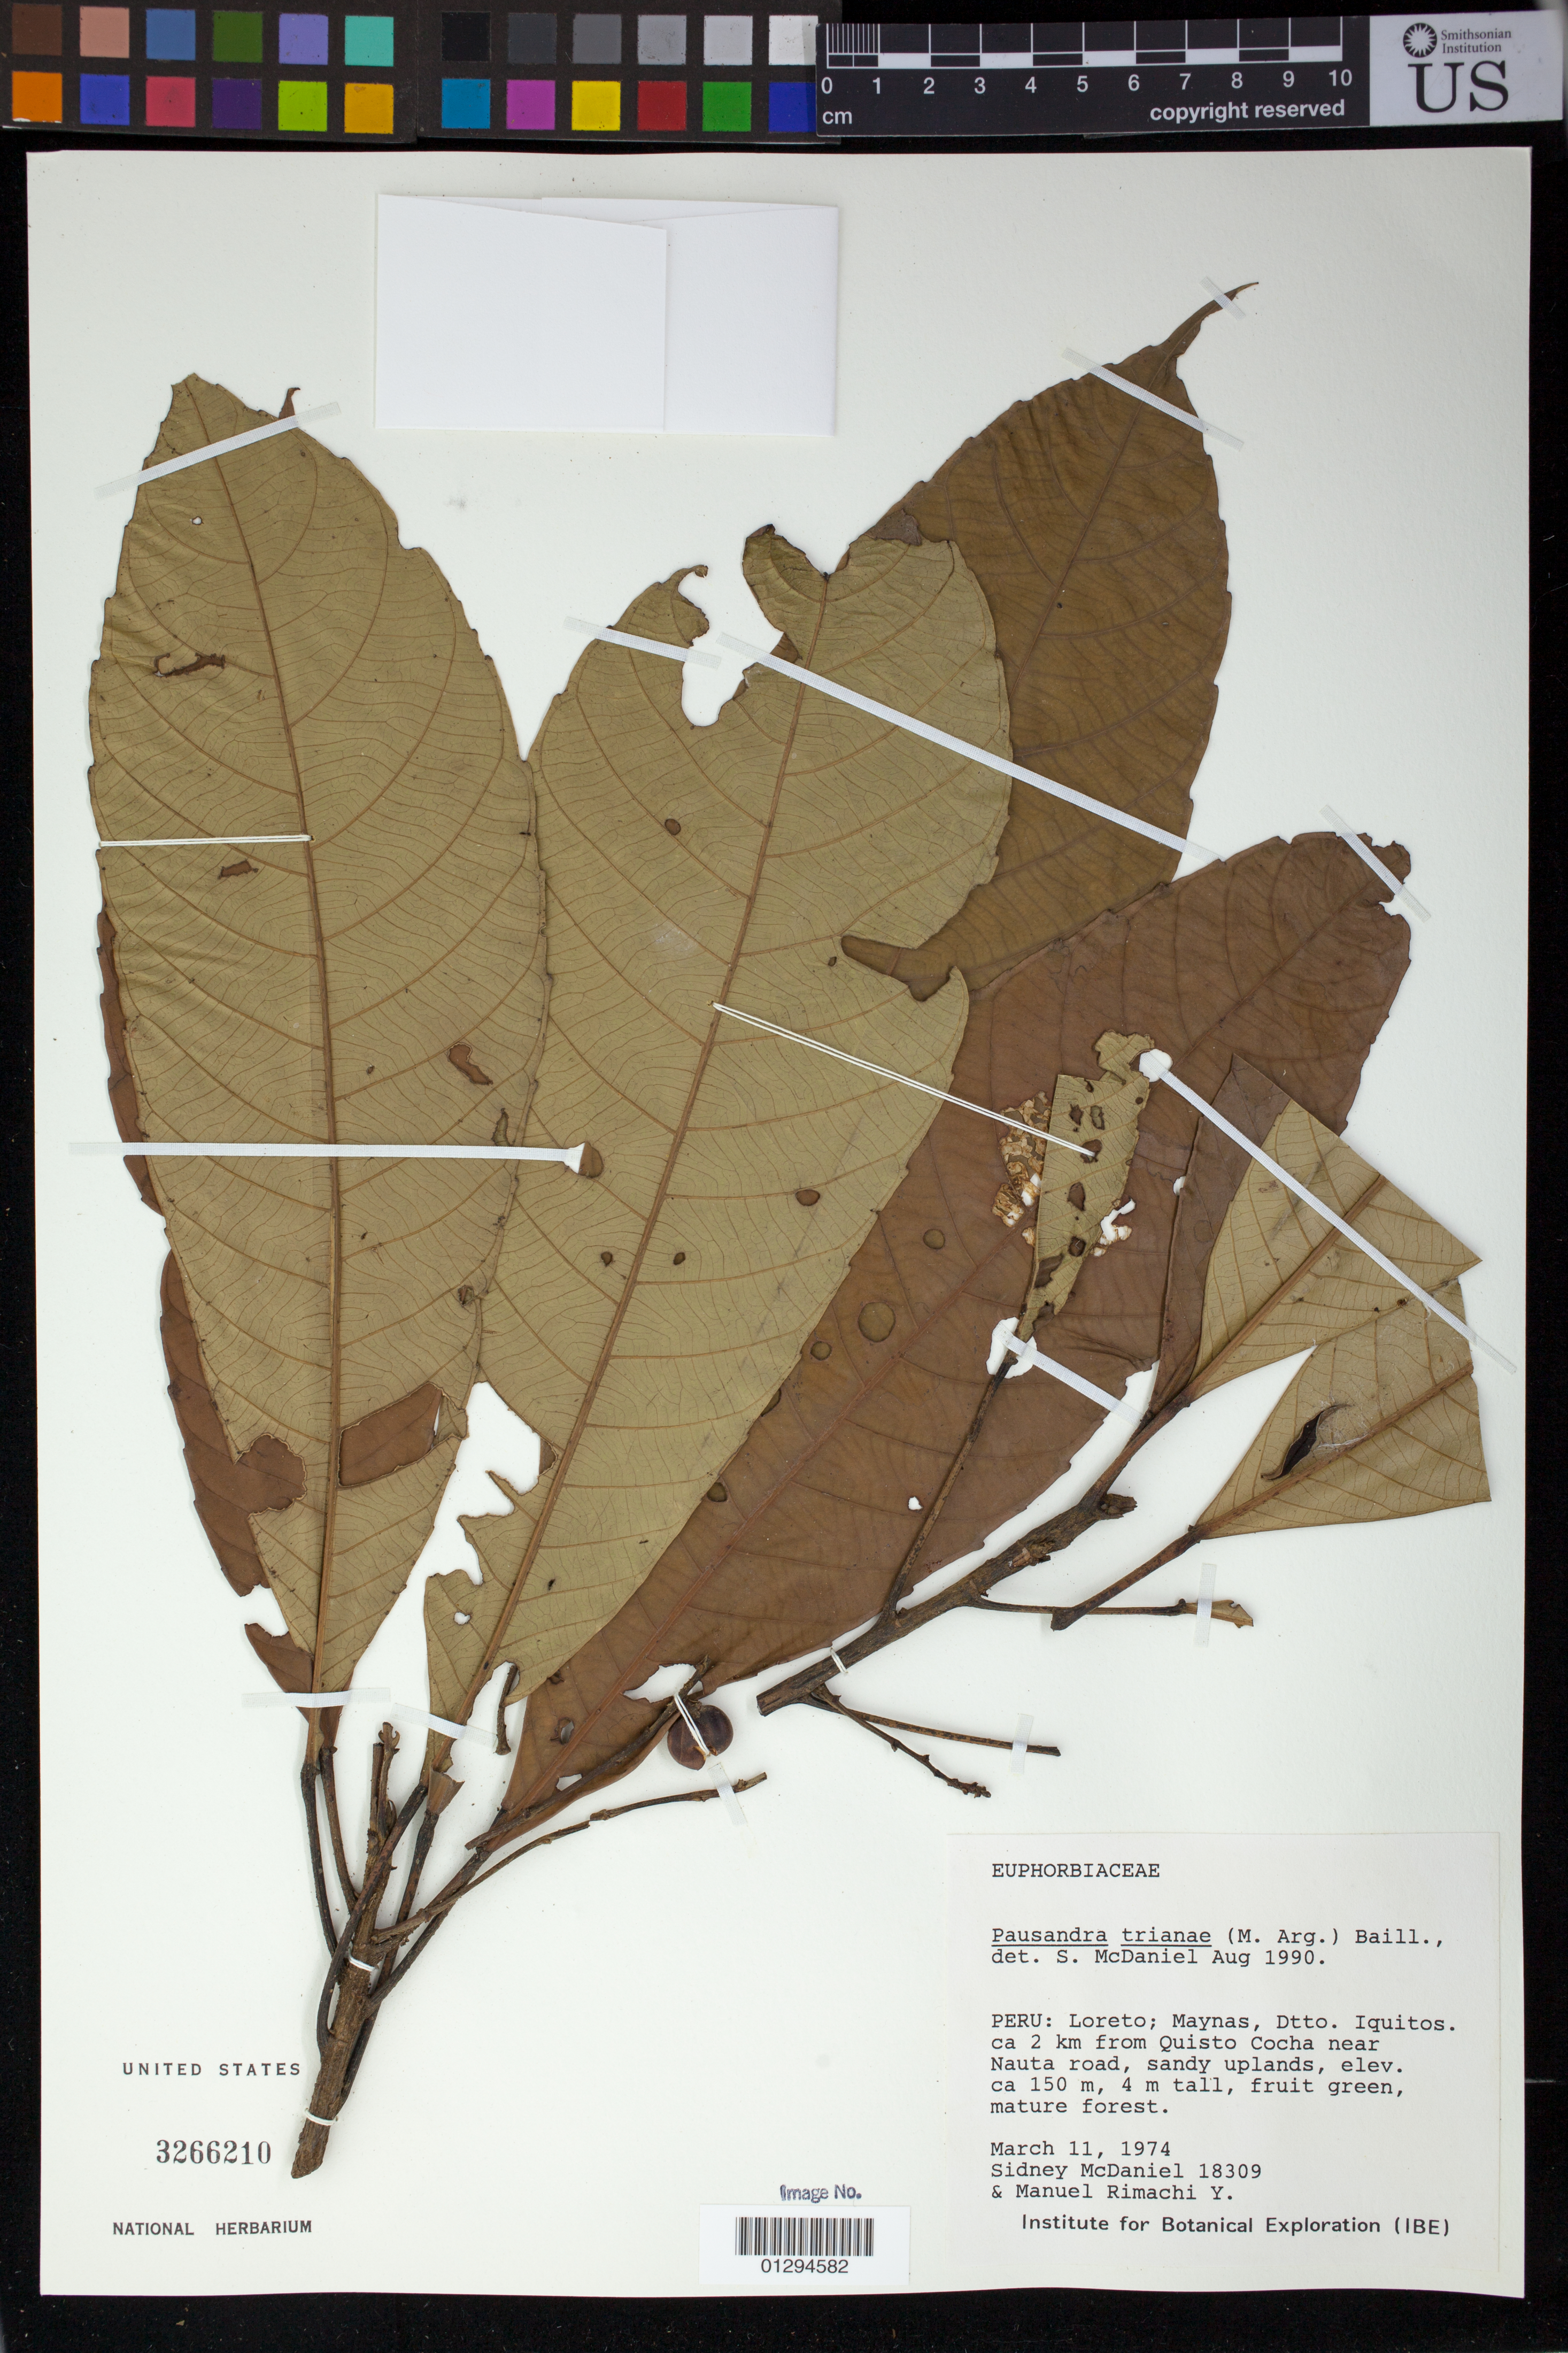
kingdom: Plantae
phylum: Tracheophyta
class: Magnoliopsida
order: Malpighiales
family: Euphorbiaceae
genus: Pausandra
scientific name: Pausandra trianae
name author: (Müll. Arg.) Baill.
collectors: S. McDaniel & M. Rimachi Y.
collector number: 18309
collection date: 1974-03-11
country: Peru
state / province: Loreto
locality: Maynas, Dtto. Iquitos. ca 2 km from Quisto Cocha near Nauta road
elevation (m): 150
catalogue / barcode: US 3266210